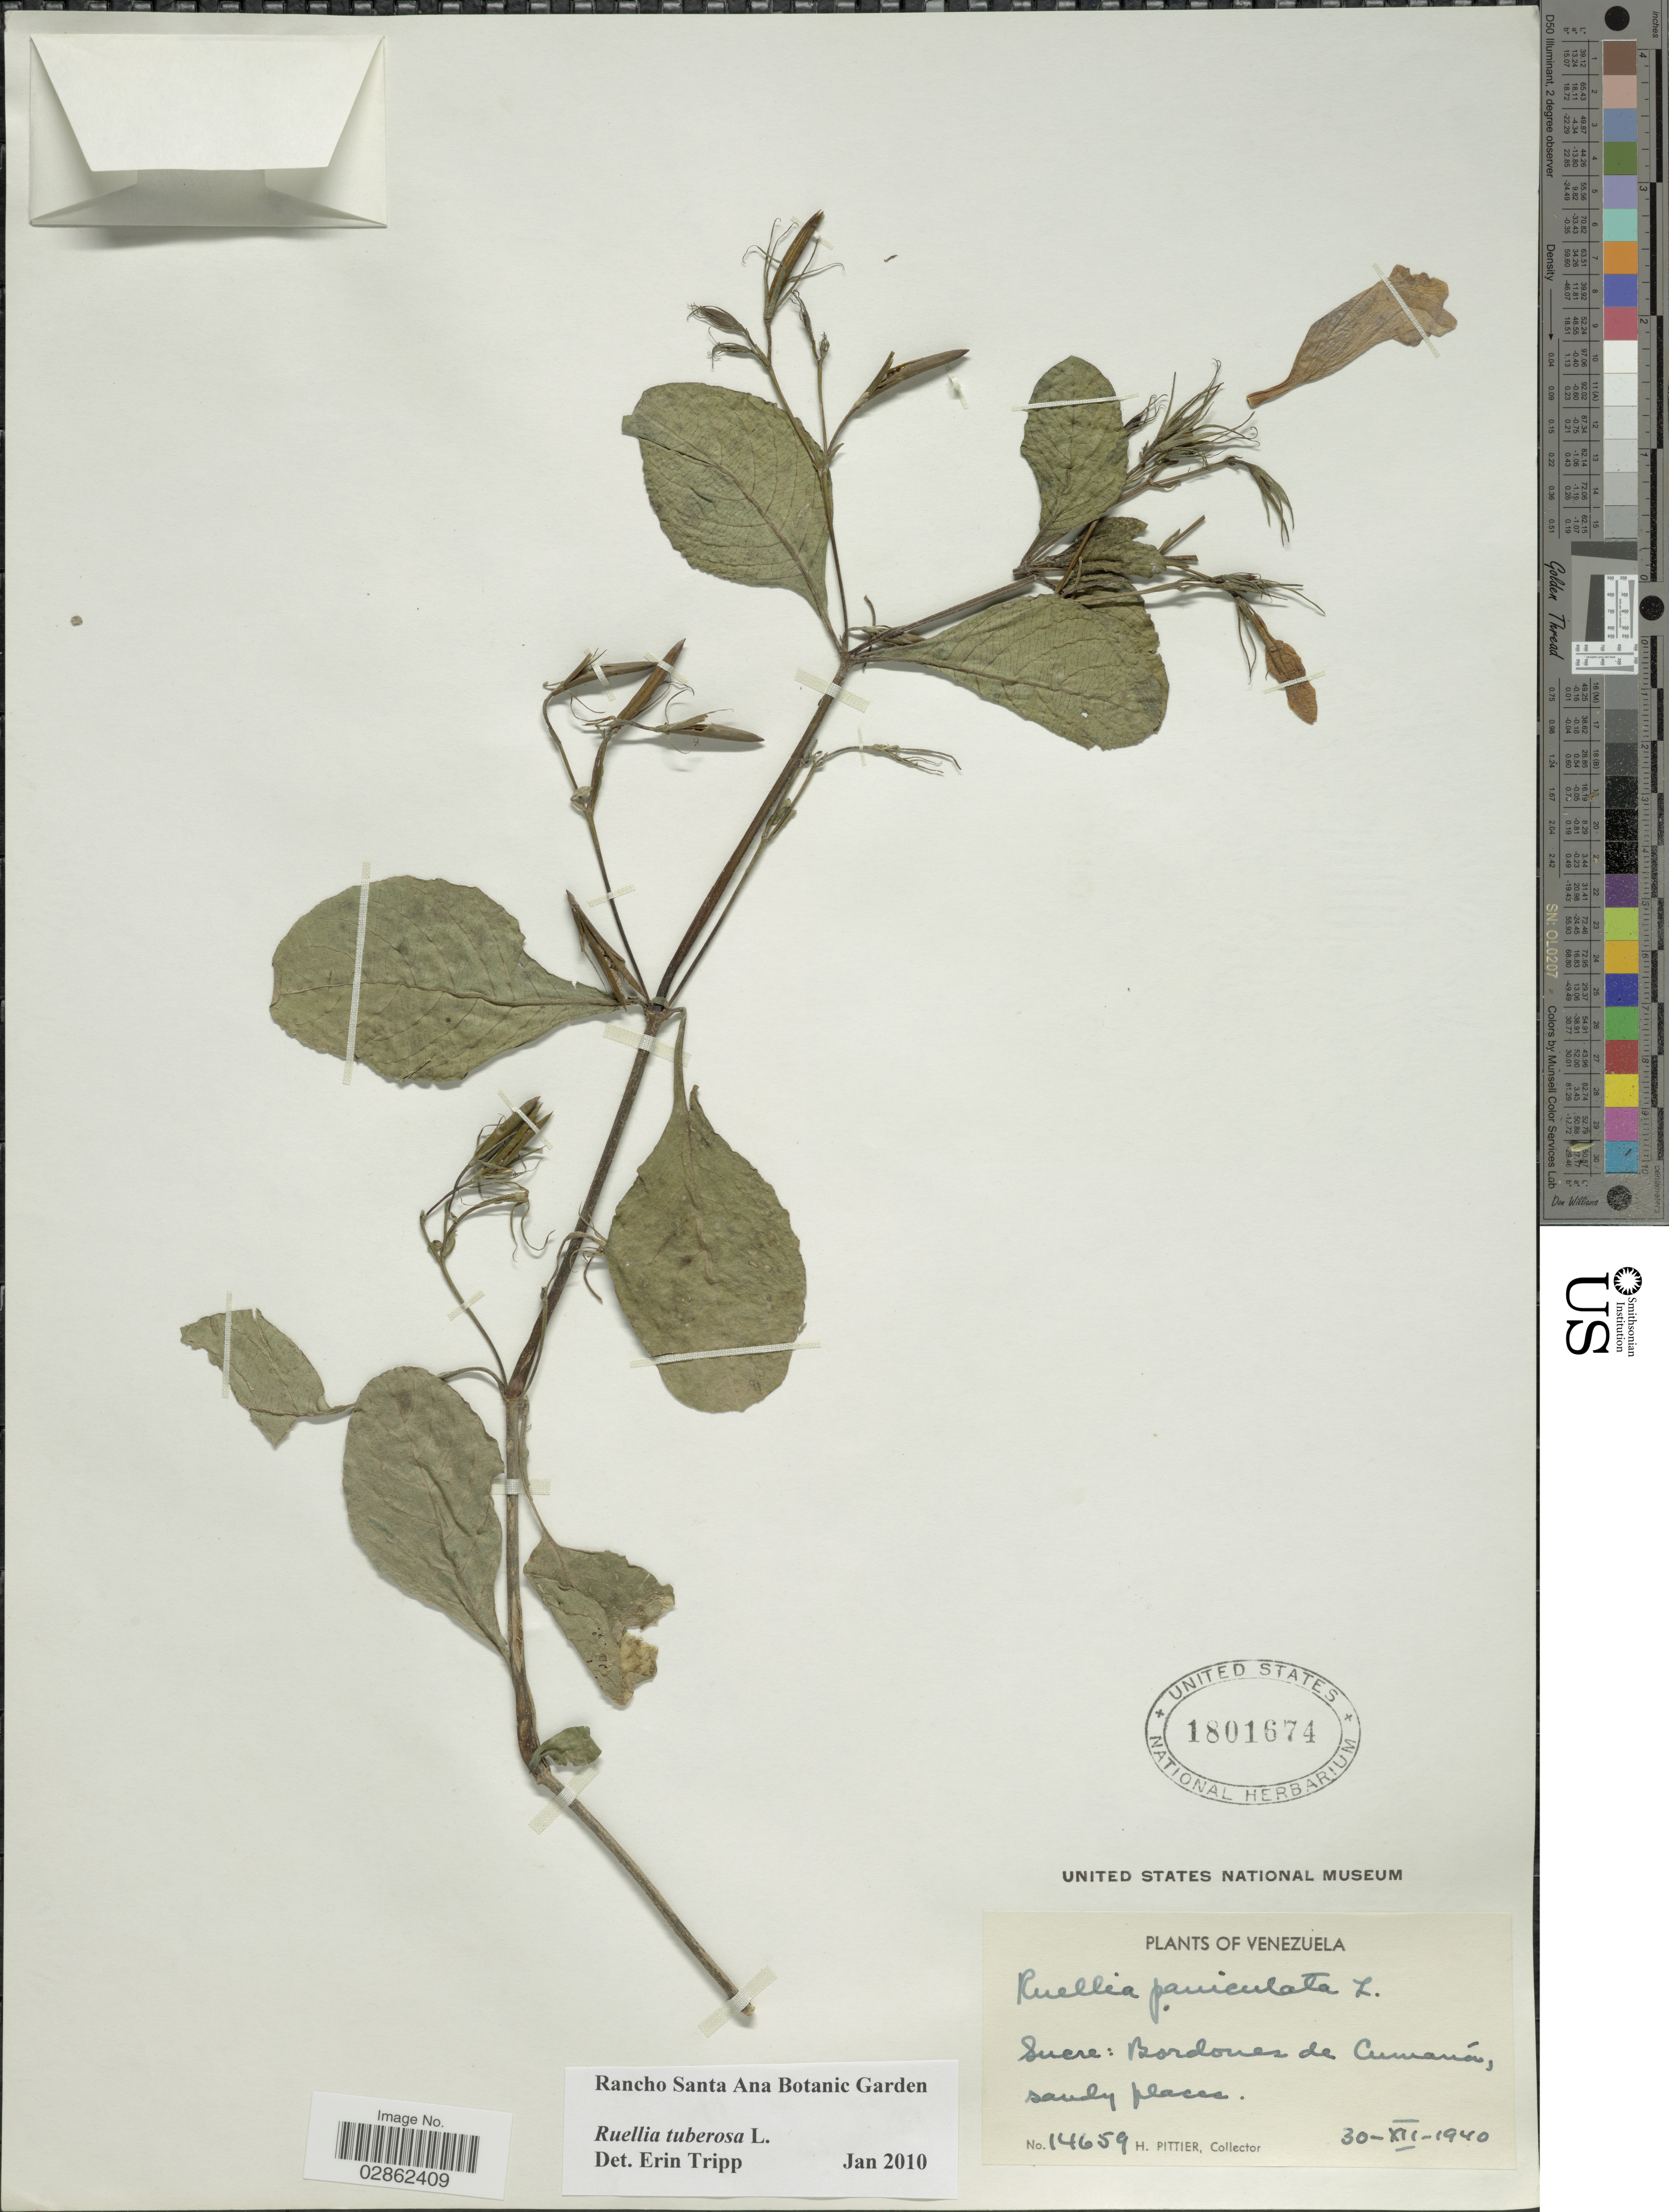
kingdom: Plantae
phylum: Tracheophyta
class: Magnoliopsida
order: Lamiales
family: Acanthaceae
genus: Ruellia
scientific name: Ruellia tuberosa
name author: L.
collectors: H. F. Pittier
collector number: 14659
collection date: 1940-12-30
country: Venezuela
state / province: Sucre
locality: Bordones de Cumaná.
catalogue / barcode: US 1801674